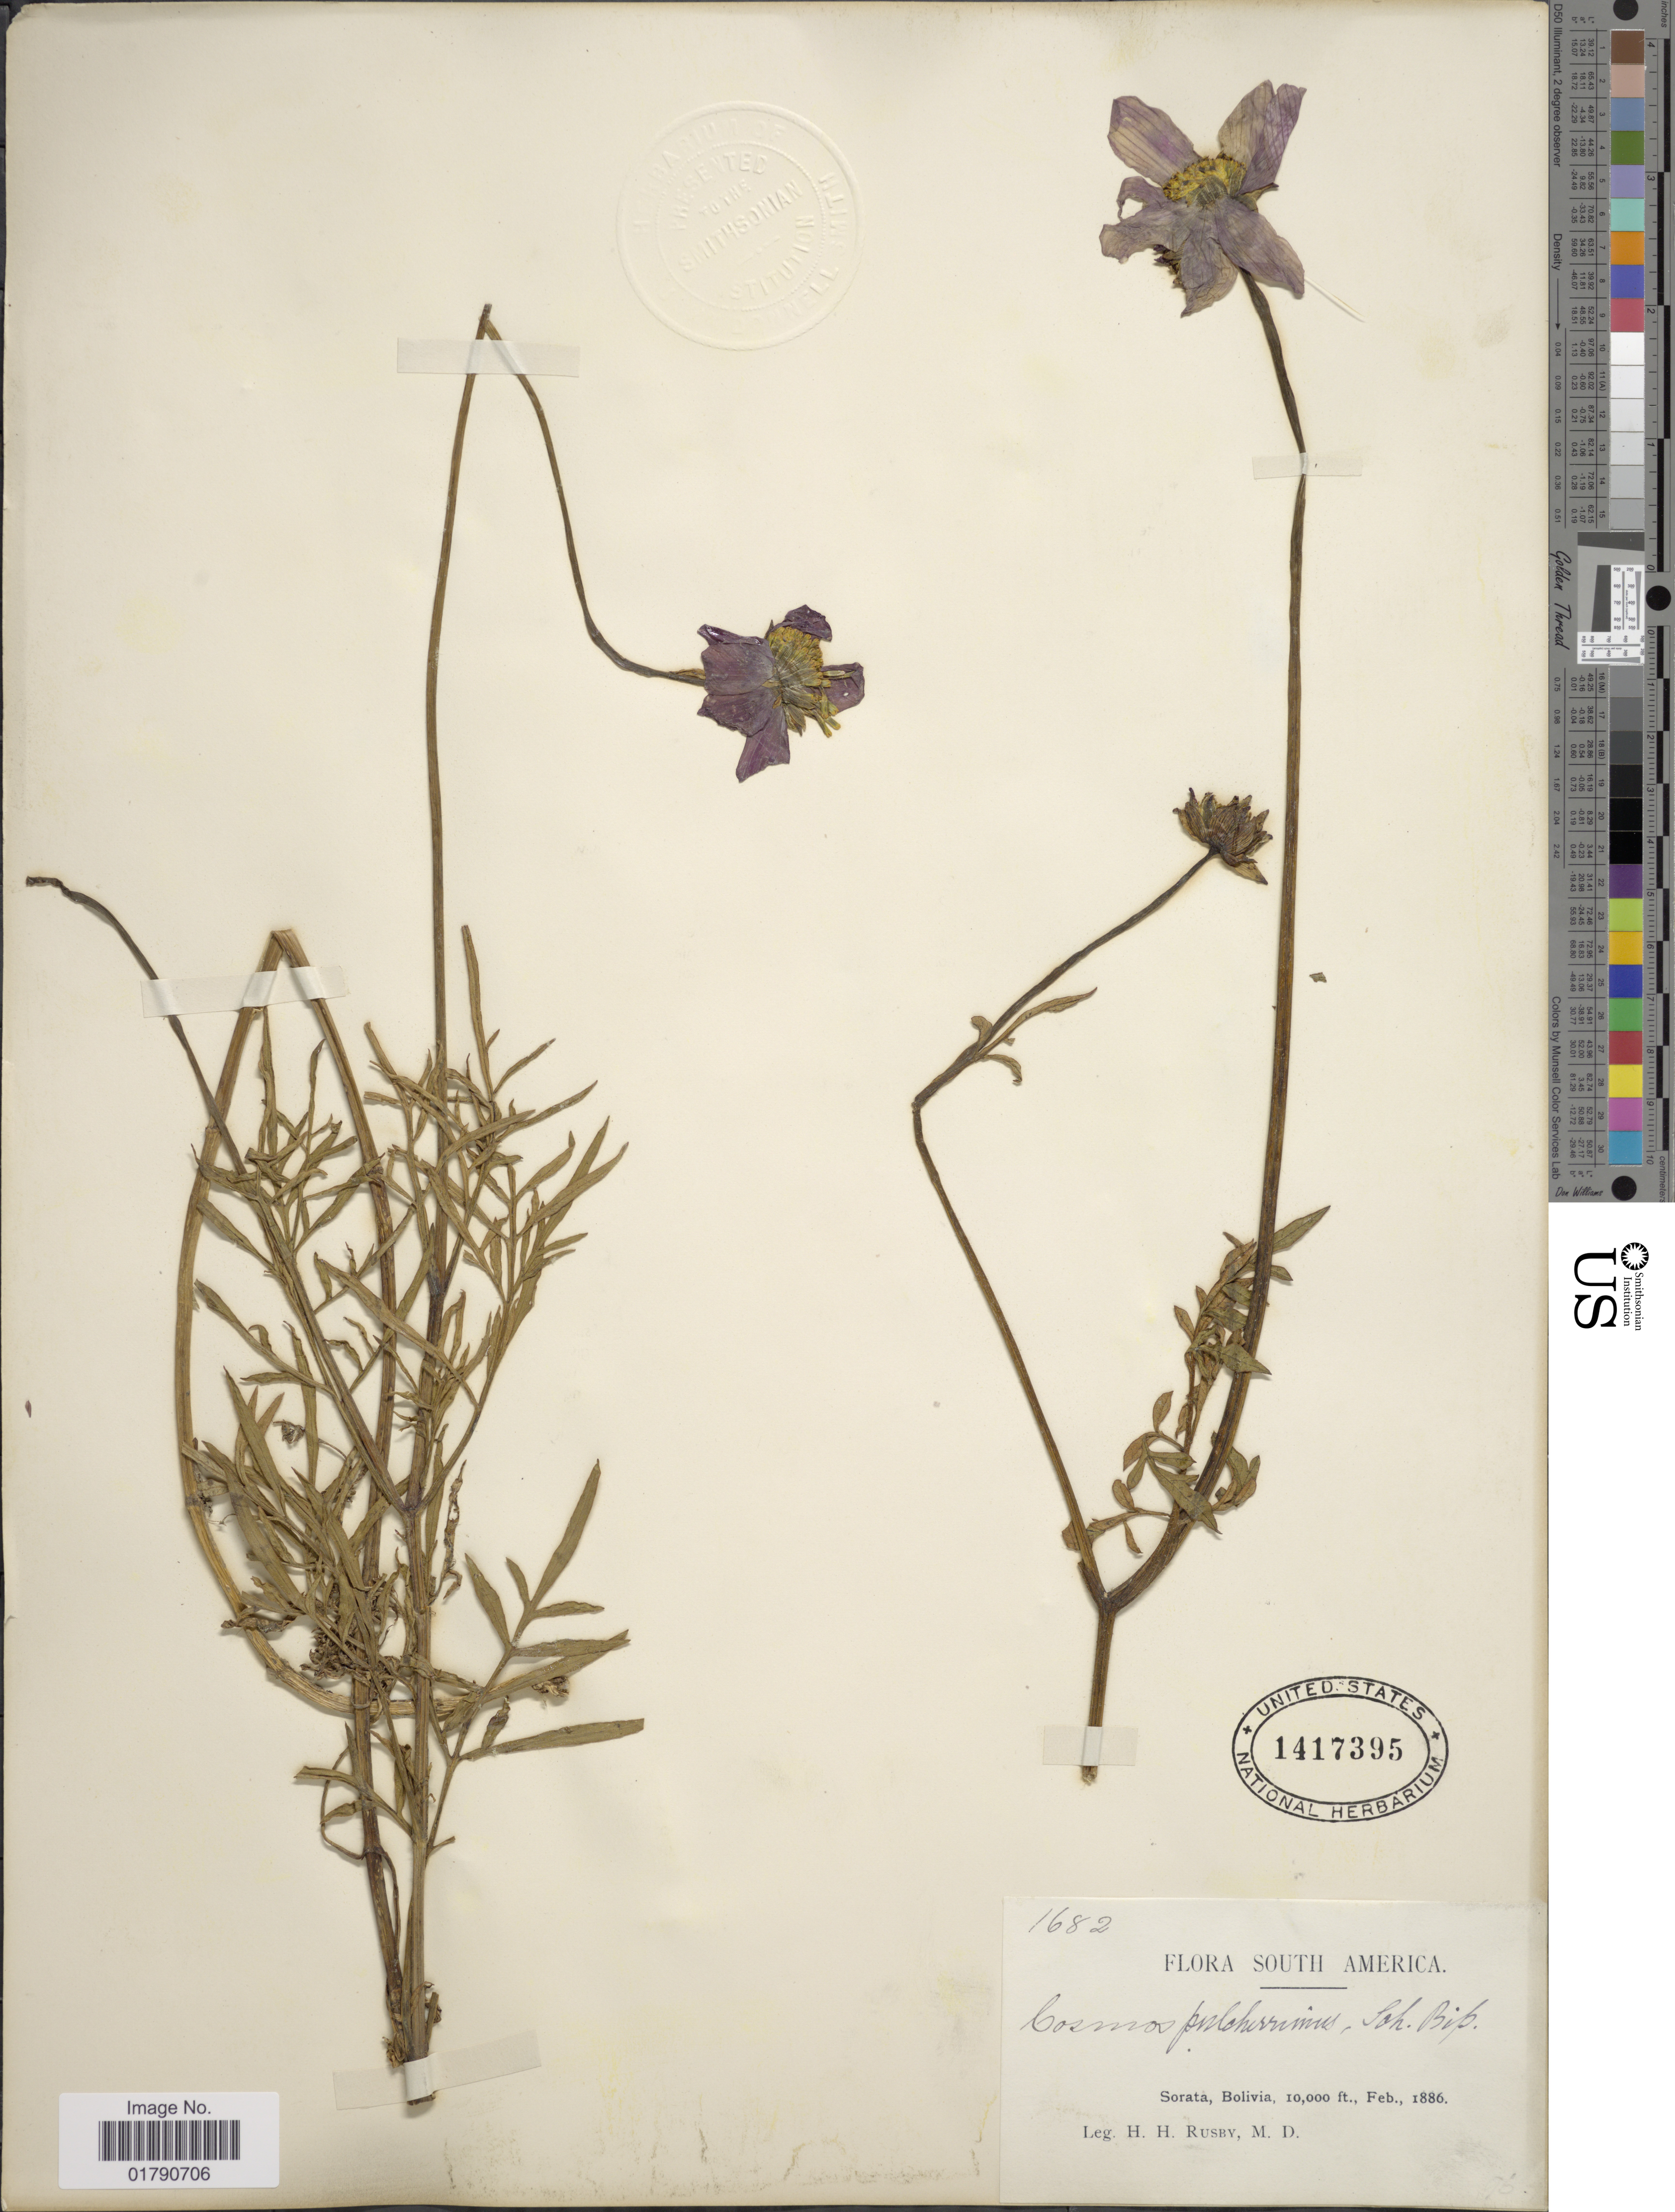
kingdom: Plantae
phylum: Tracheophyta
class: Magnoliopsida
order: Asterales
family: Asteraceae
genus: Cosmos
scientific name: Cosmos peucedanifolius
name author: Wedd.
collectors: H. H. Rusby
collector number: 1682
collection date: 1886-02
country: Bolivia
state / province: La Páz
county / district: Larecaja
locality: Sorata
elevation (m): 3048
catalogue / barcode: US 1417395